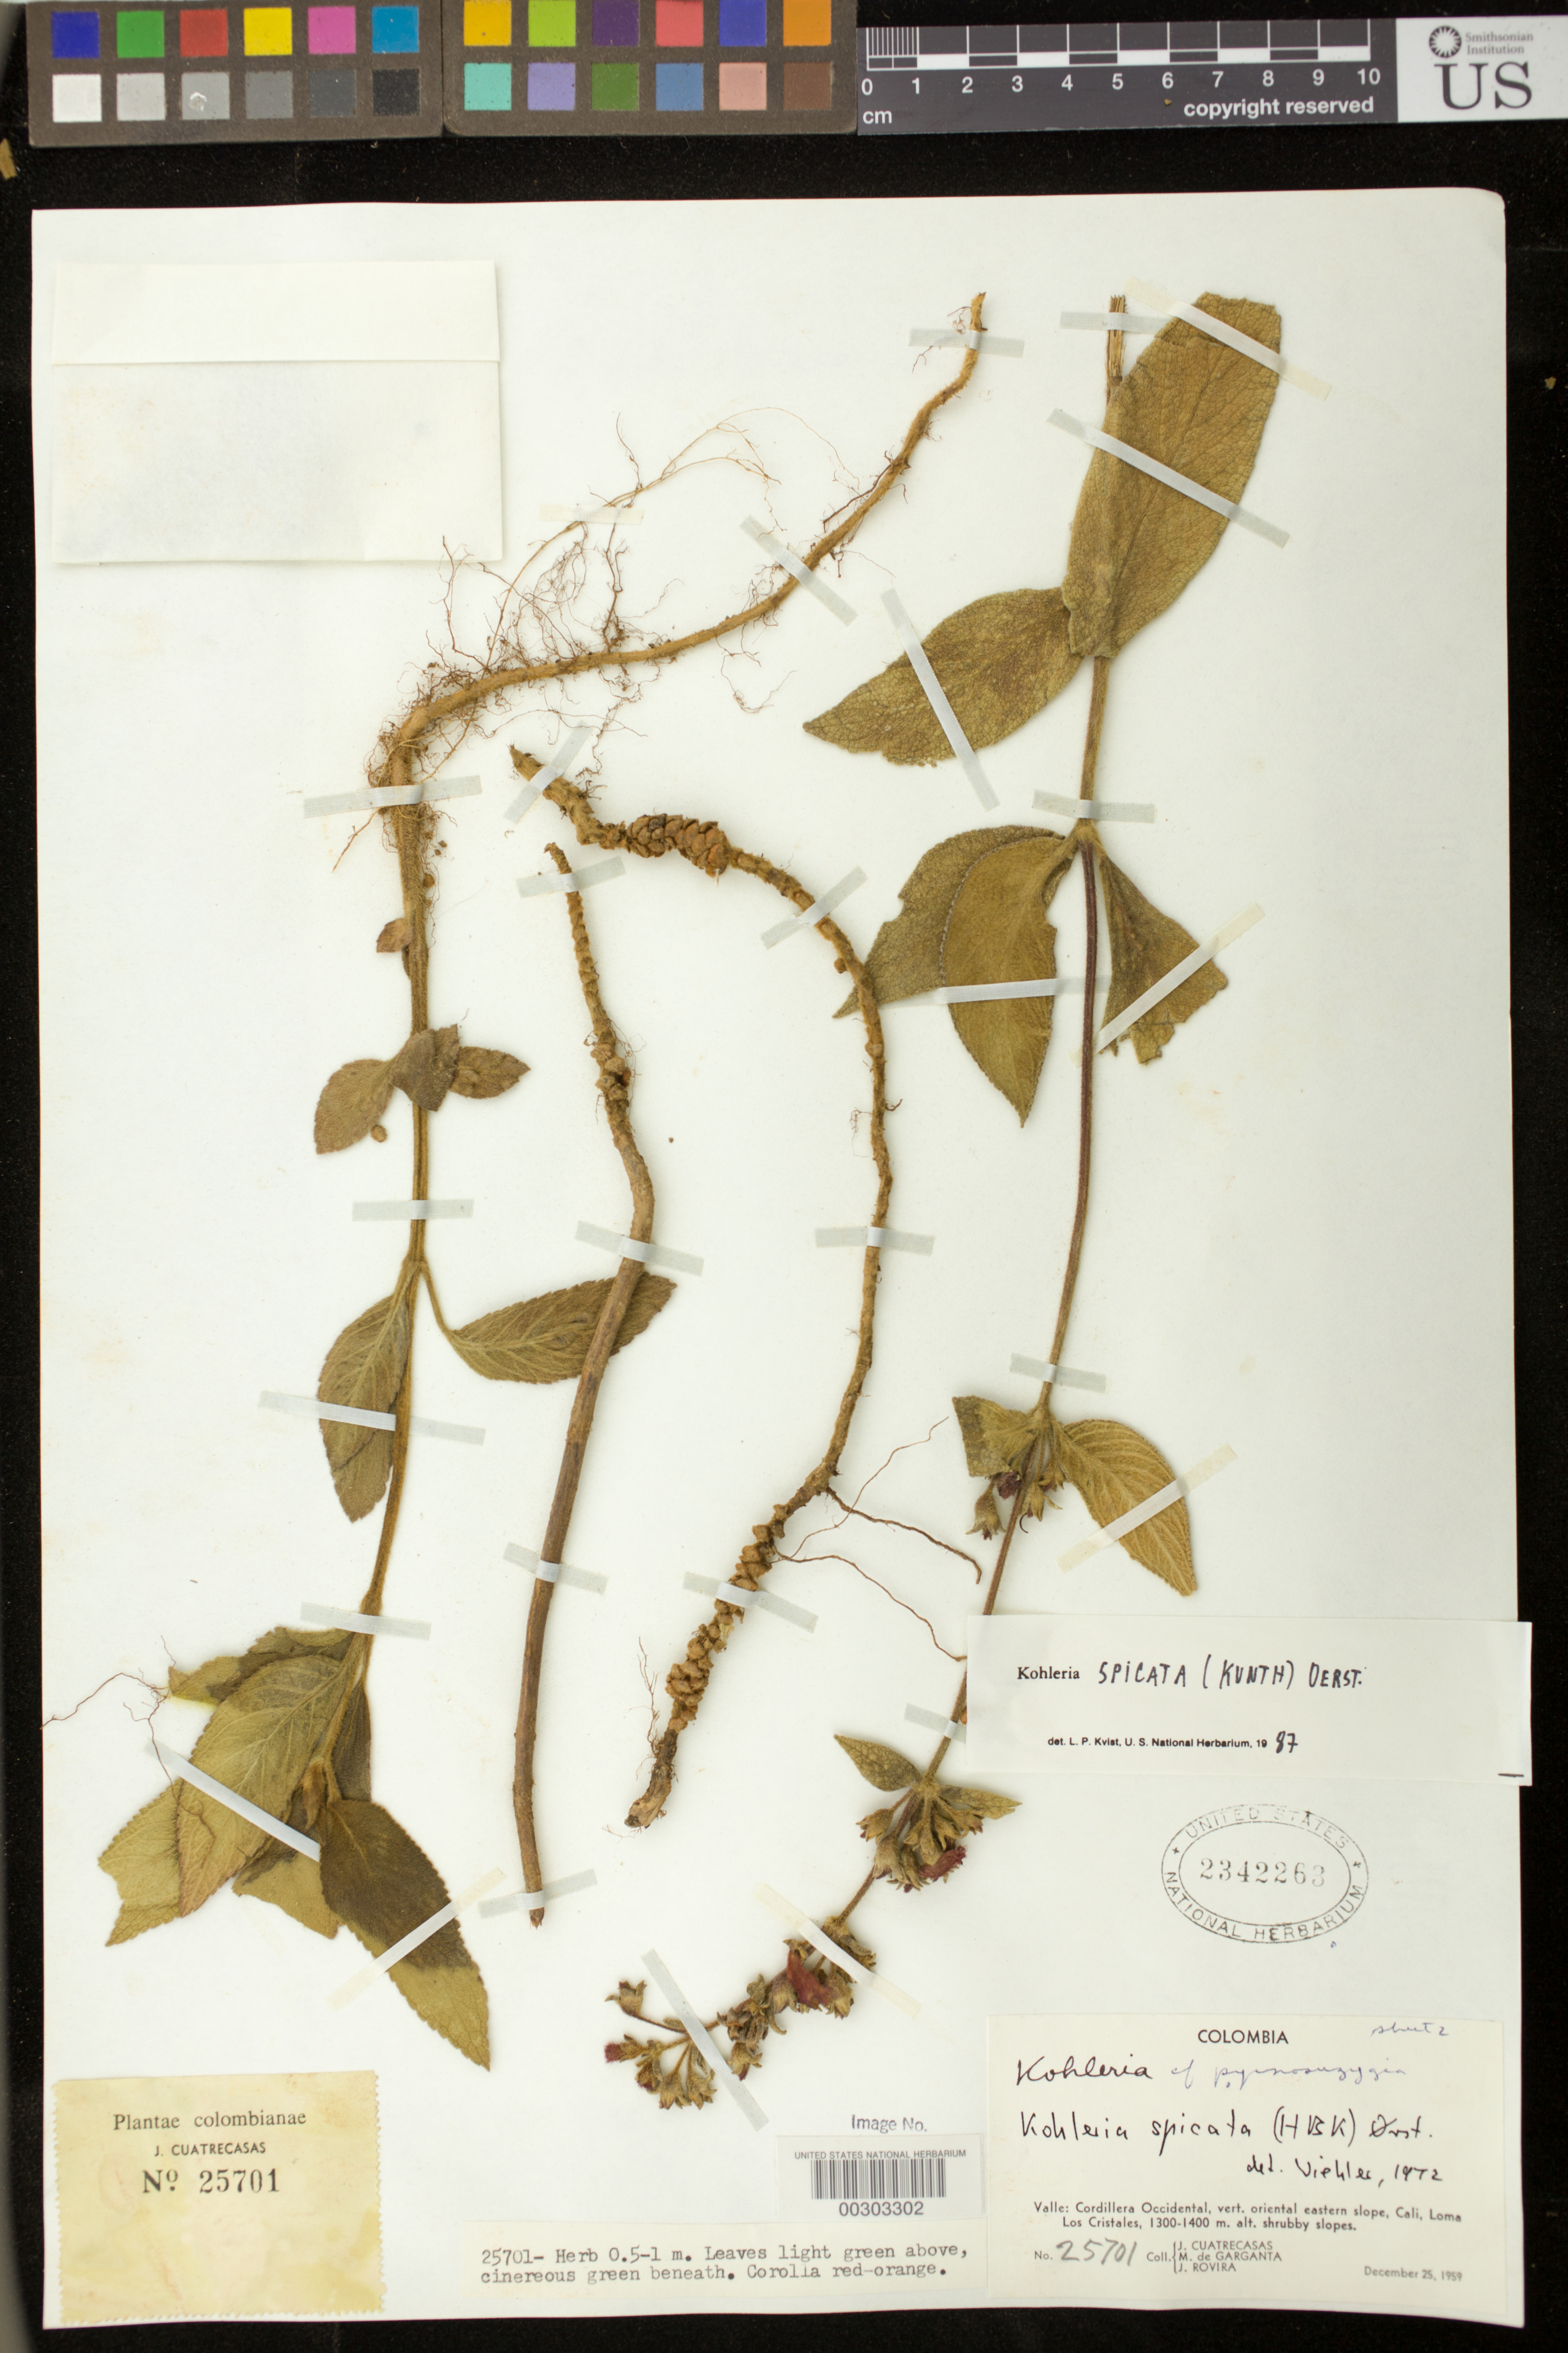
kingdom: Plantae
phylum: Tracheophyta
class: Magnoliopsida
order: Lamiales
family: Gesneriaceae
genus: Kohleria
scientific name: Kohleria spicata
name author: (Kunth) Oerst.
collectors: J. Cuatrecasas, M. Garganta & -. Rovira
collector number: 25701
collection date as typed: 25 Dec 1959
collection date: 1959-12-25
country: Colombia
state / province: Valle del Cauca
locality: Cordillera Occidental, eastern slope, Cali, Loma los Cristales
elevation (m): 1300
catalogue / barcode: US 2342263